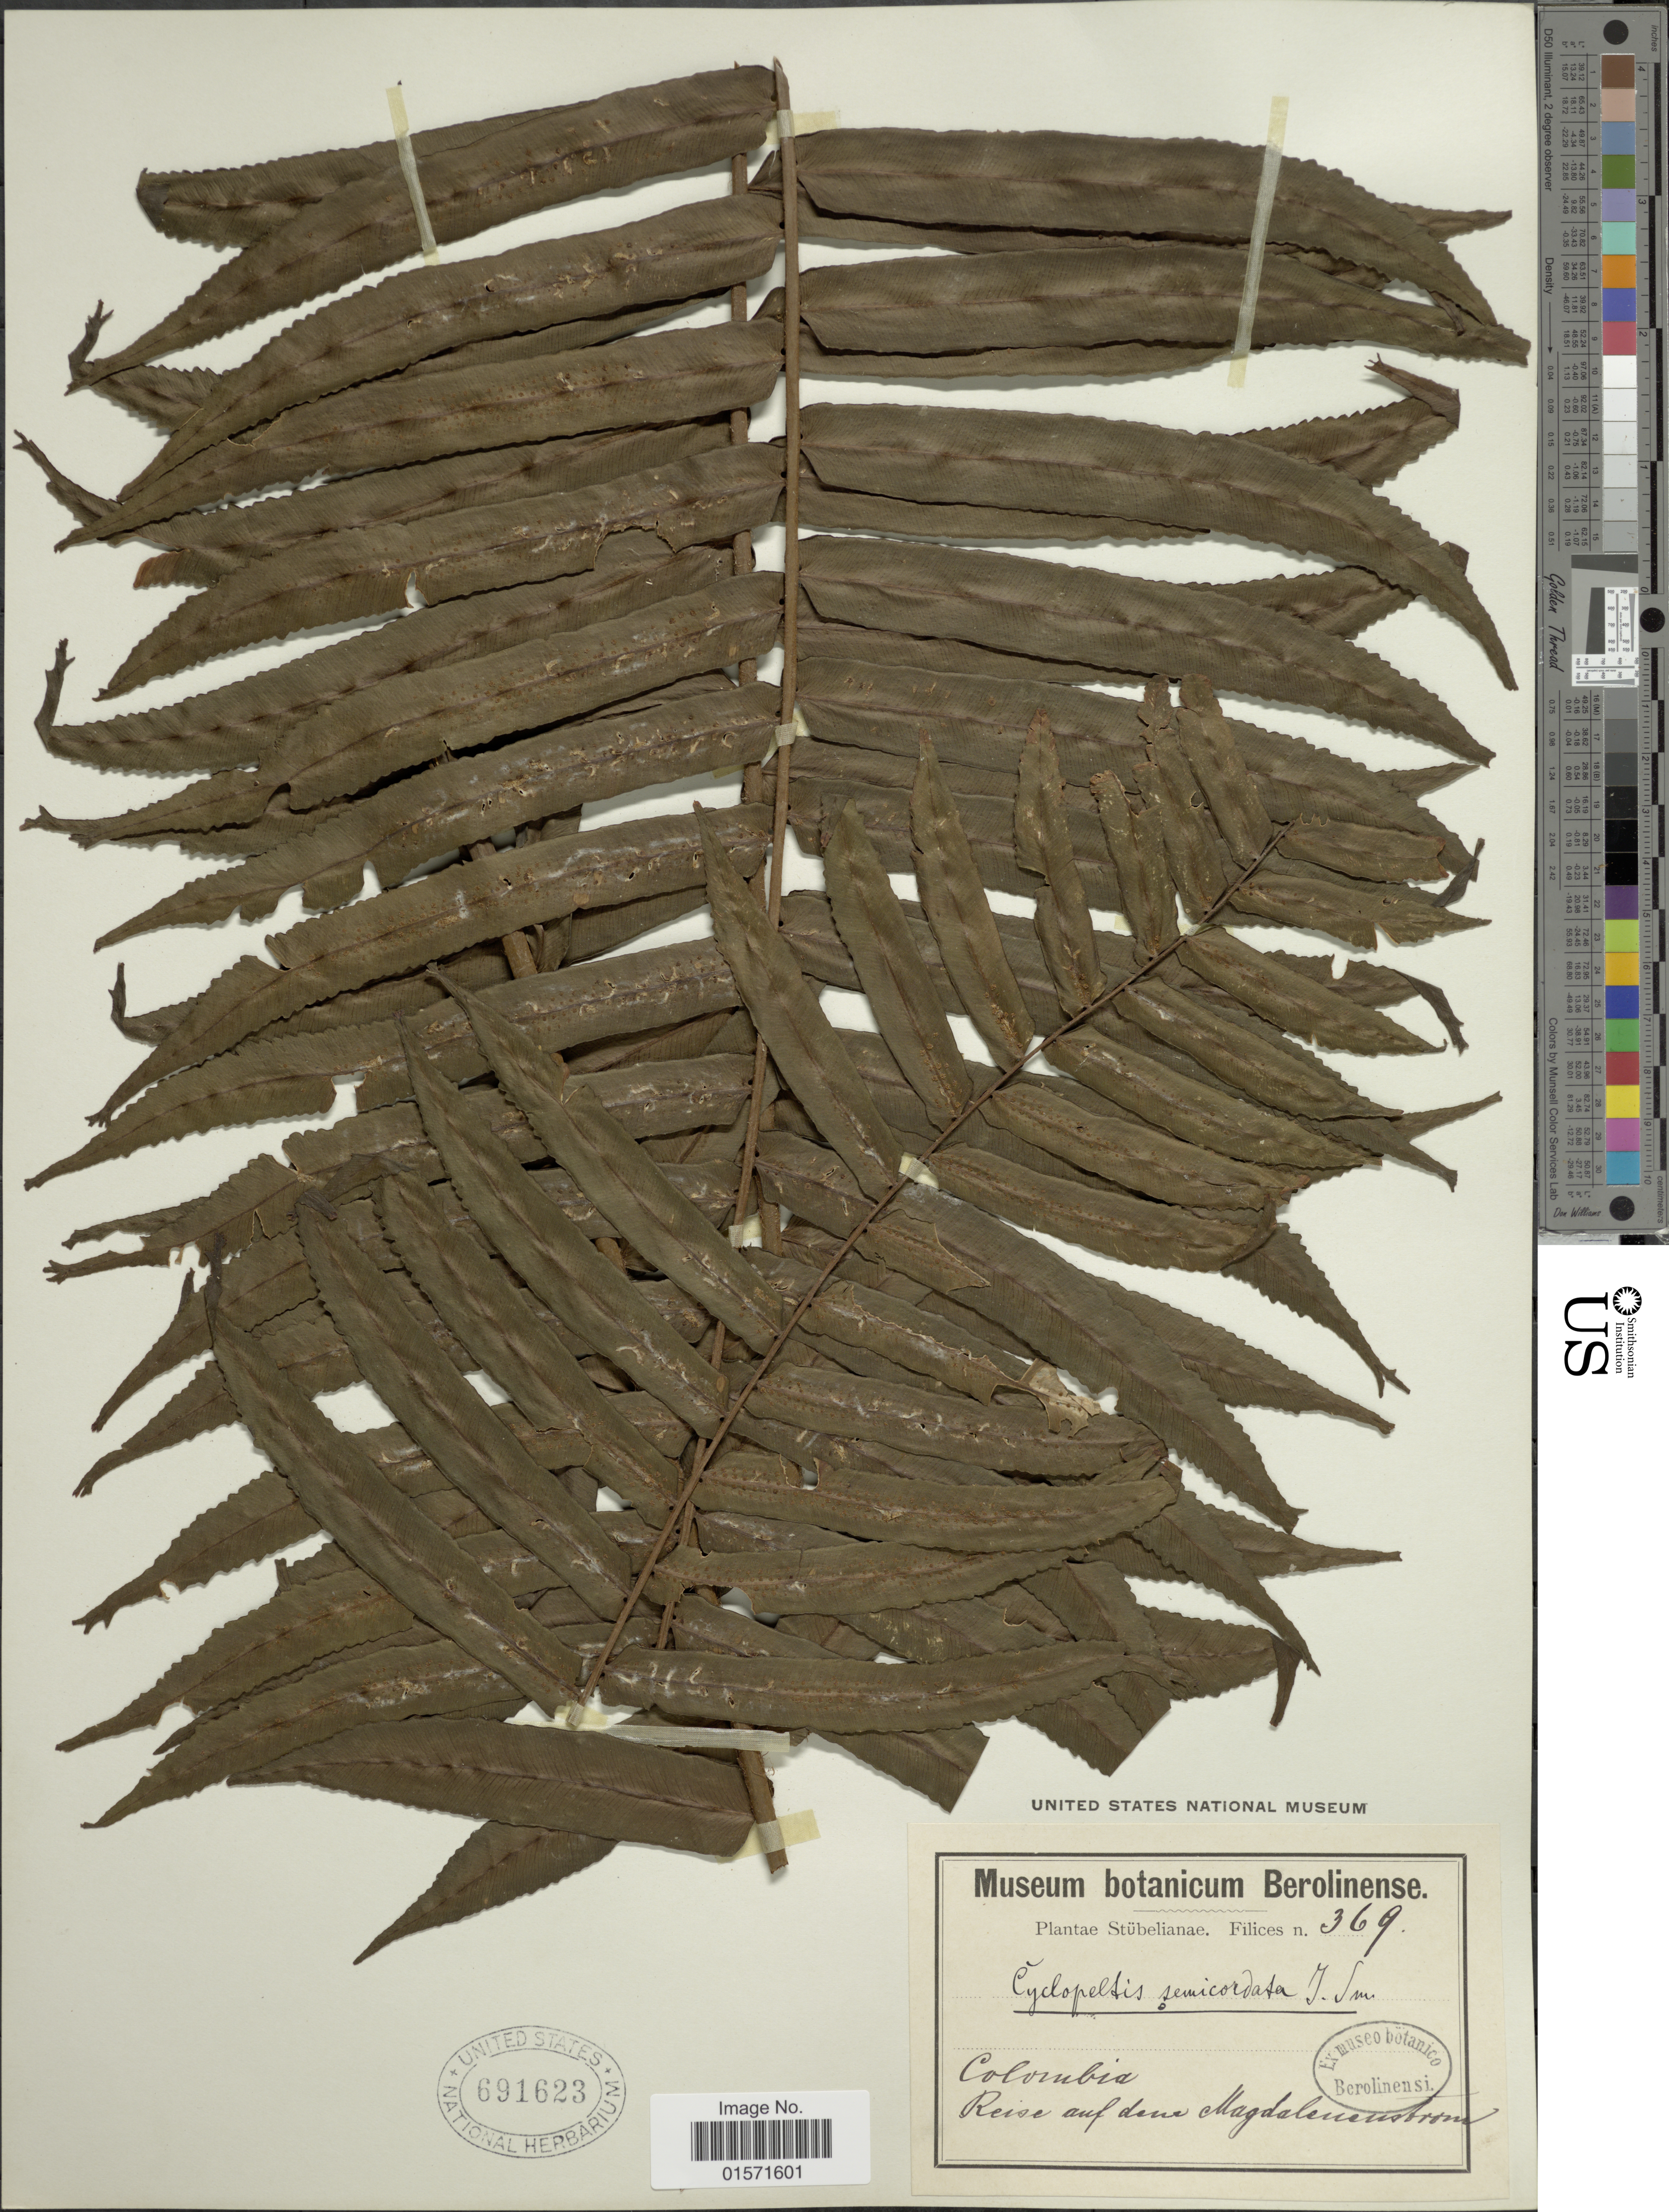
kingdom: Plantae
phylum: Tracheophyta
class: Polypodiopsida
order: Polypodiales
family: Lomariopsidaceae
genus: Cyclopeltis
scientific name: Cyclopeltis semicordata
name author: (Sw.) J. Sm.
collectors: -. Stubel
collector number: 369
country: Colombia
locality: Reise auf den Magdalenenstrom. Stübelianae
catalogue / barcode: US 691623